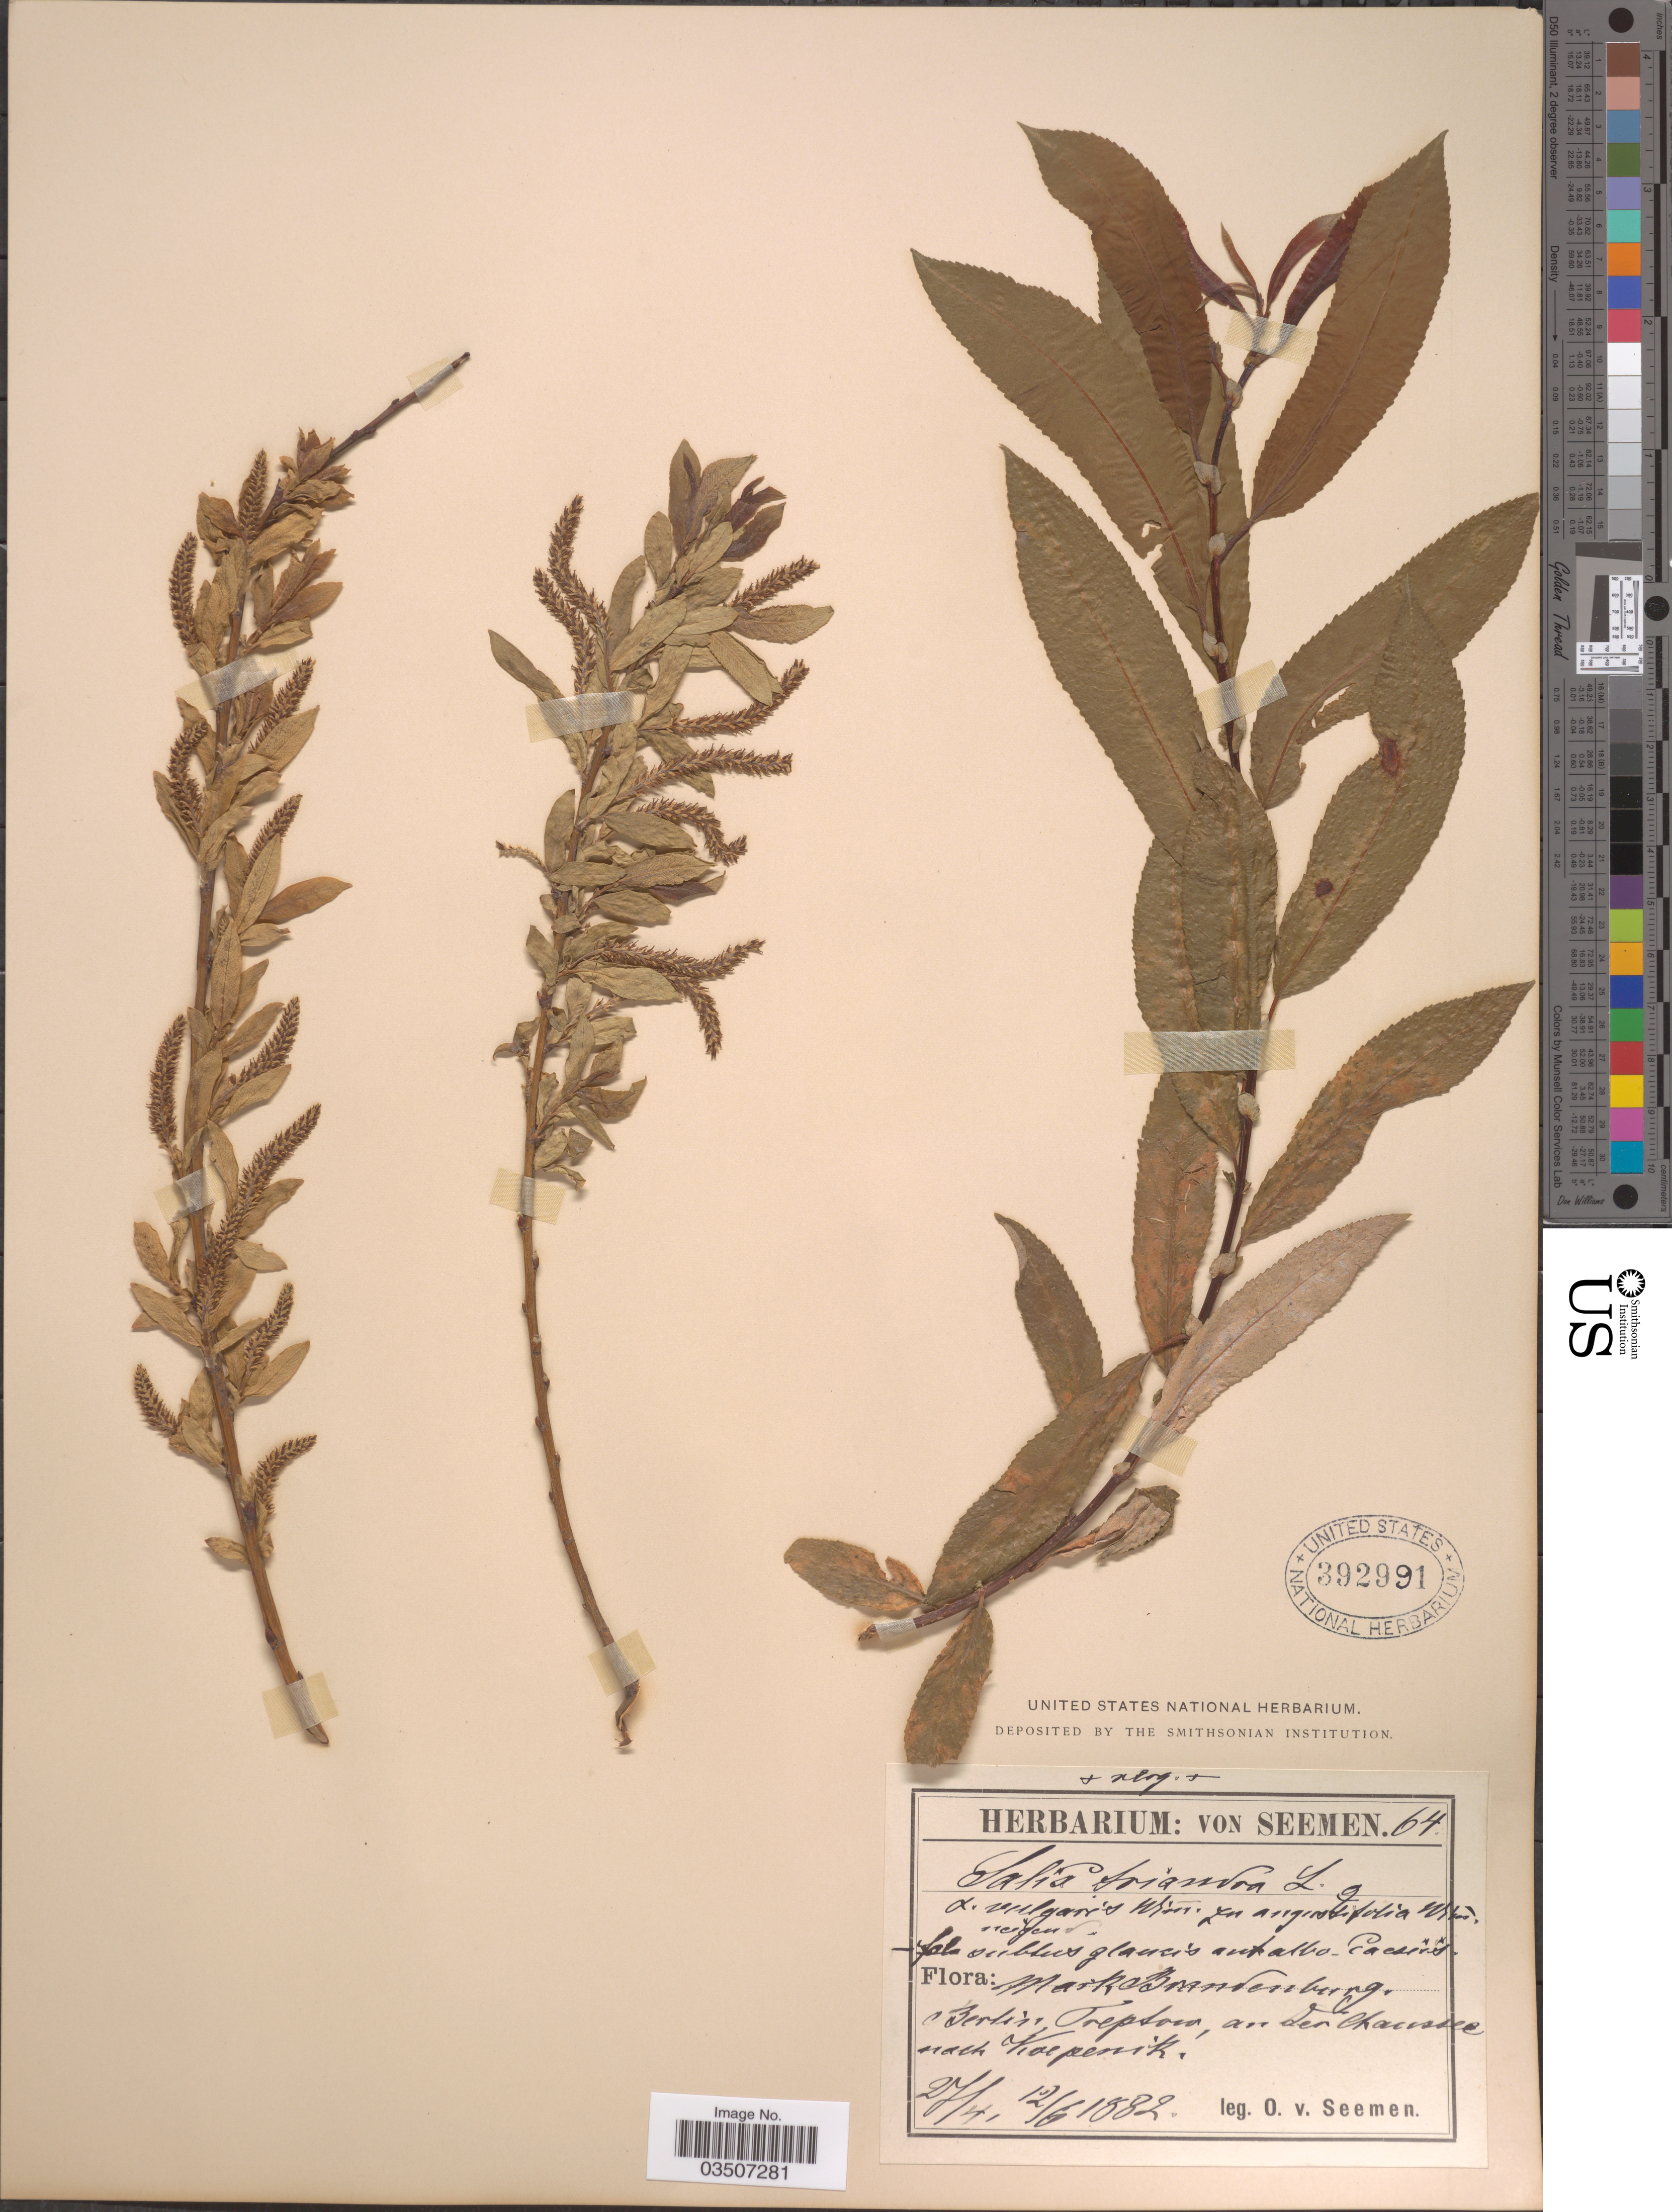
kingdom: Plantae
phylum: Tracheophyta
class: Magnoliopsida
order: Malpighiales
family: Salicaceae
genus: Salix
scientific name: Salix triandra var. vulgaris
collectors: K. O. von Seemen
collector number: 64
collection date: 1882-04-27/1882-06-12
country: Germany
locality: Mark Brandenburg. Berlin, Treptow, an der Chaussee nach Kopenik.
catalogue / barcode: US 392991